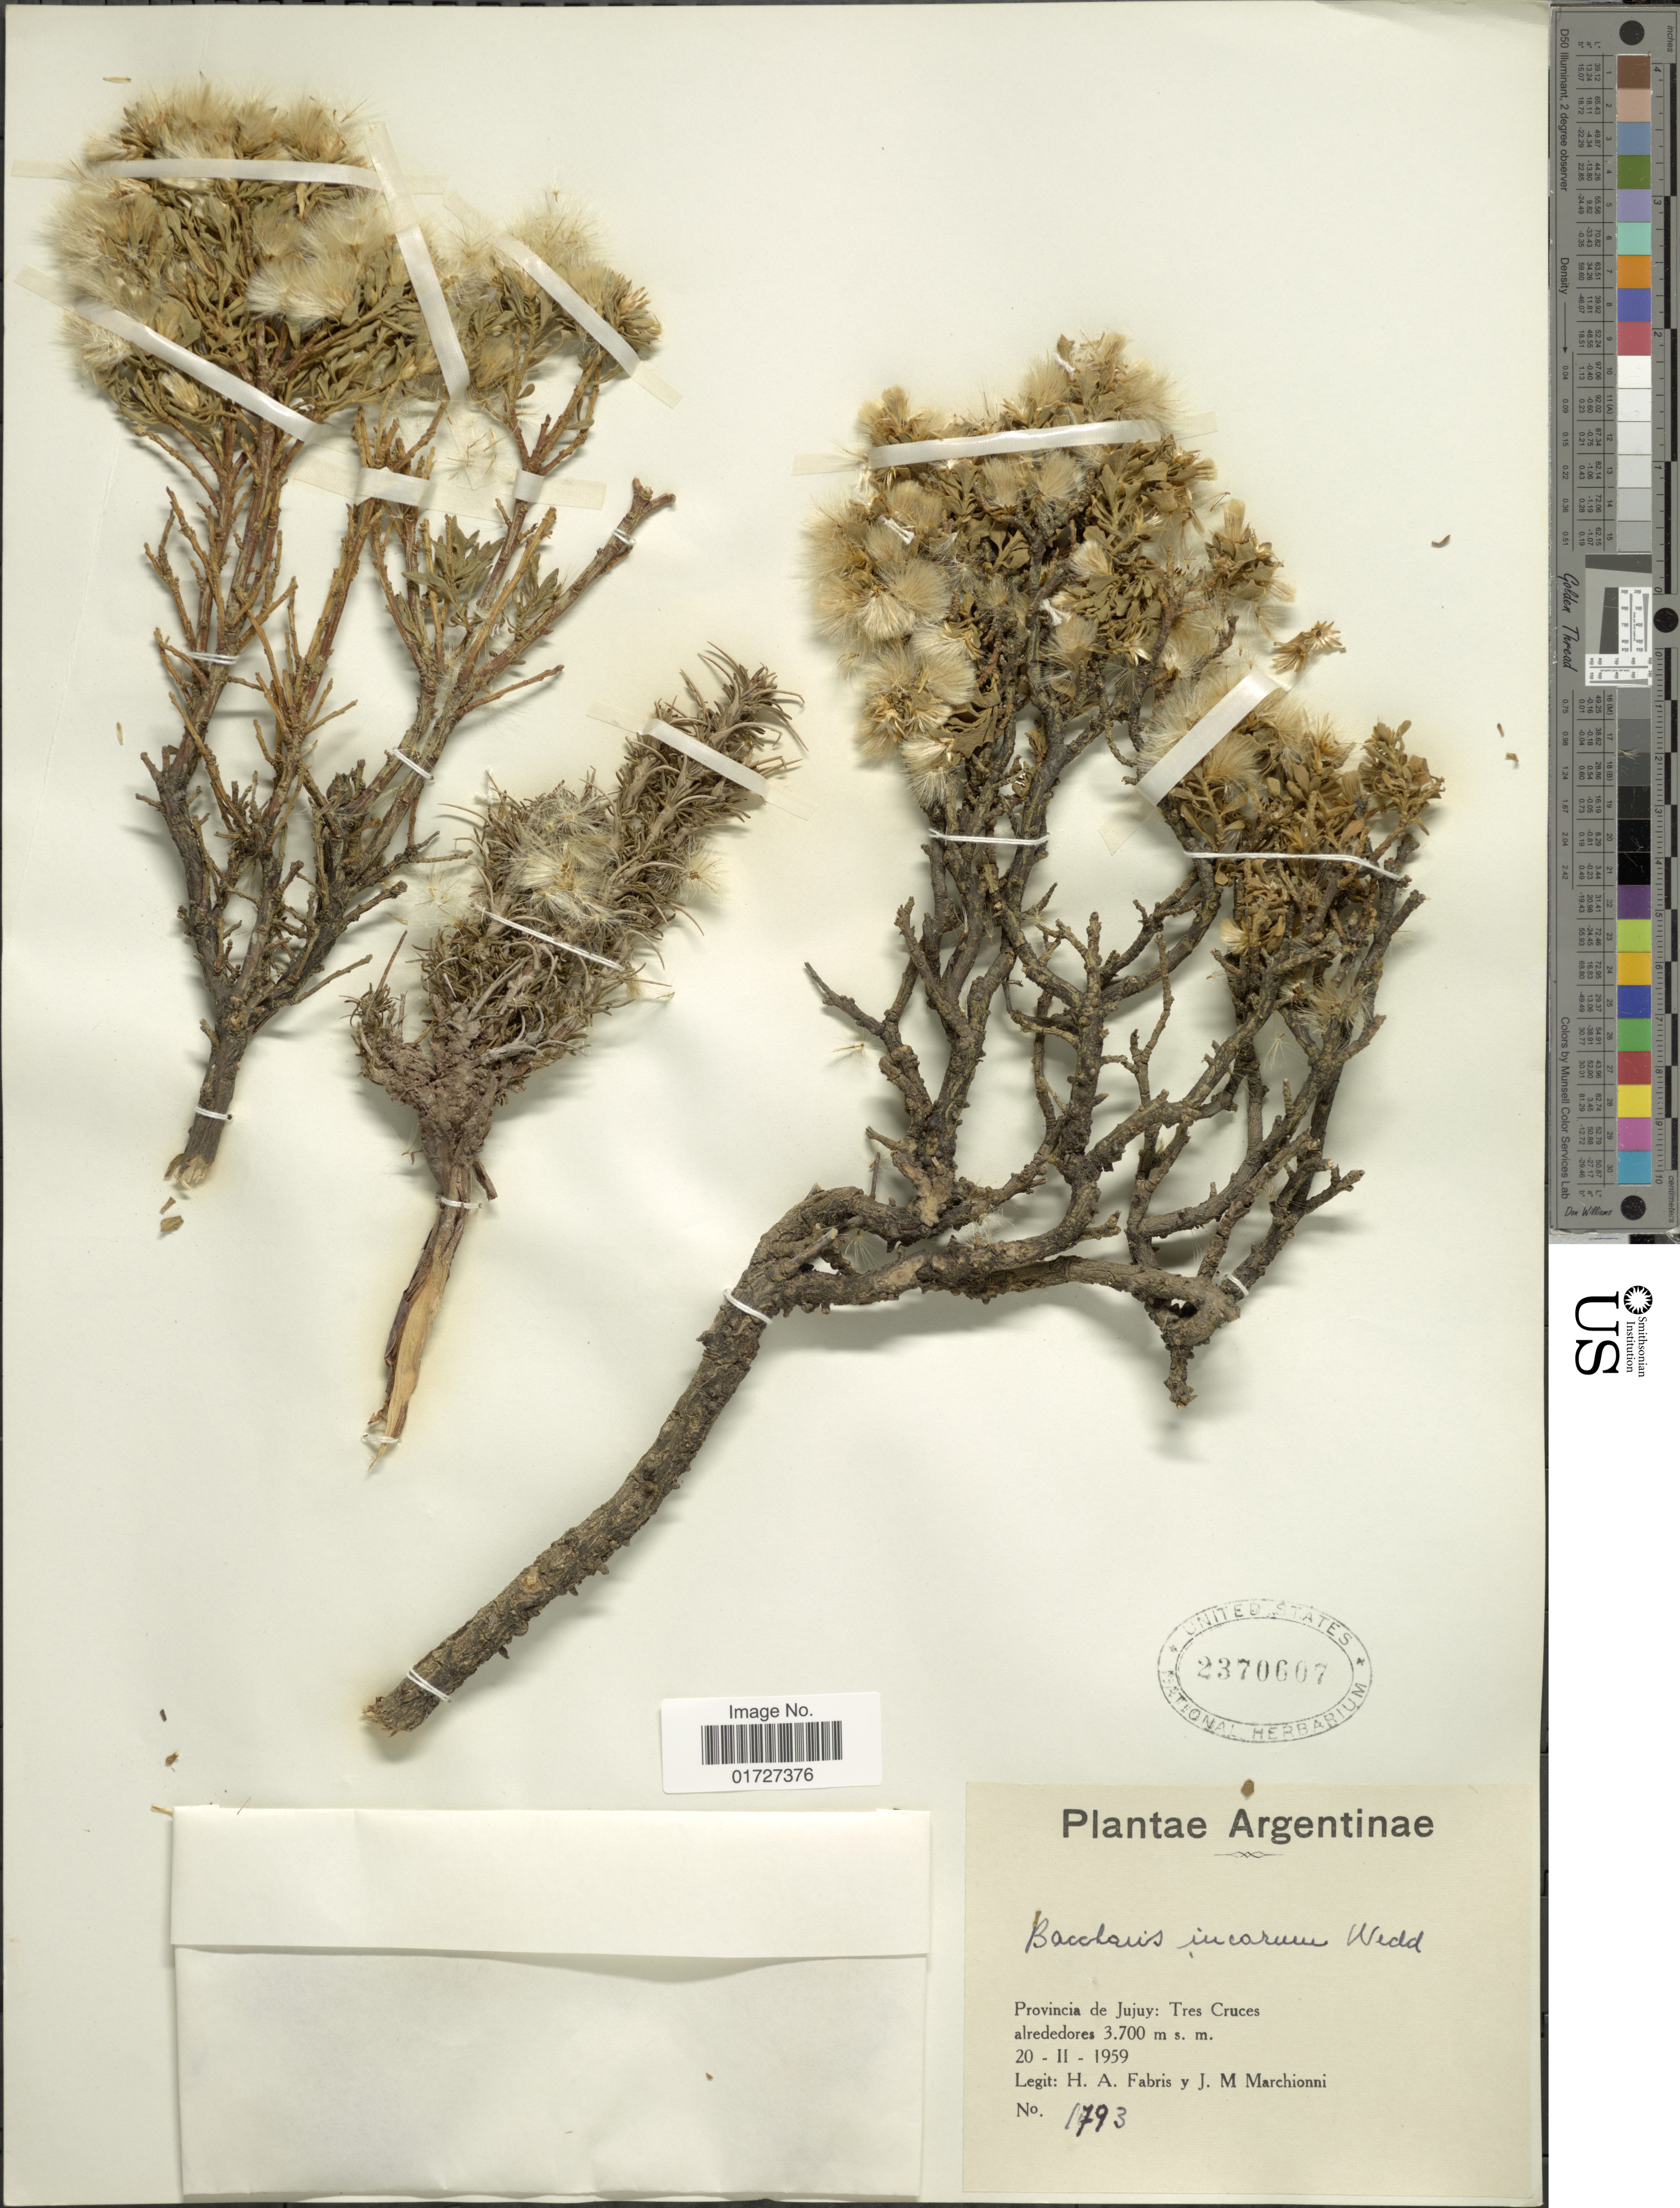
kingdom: Plantae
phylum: Tracheophyta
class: Magnoliopsida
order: Asterales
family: Asteraceae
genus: Baccharis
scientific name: Baccharis incisa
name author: Hook. & Arn.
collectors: H. A. Fabris & J. Marchionni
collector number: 1793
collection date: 1959-02-20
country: Argentina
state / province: Jujuy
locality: Tres Cruces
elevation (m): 3700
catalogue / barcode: US 2370607